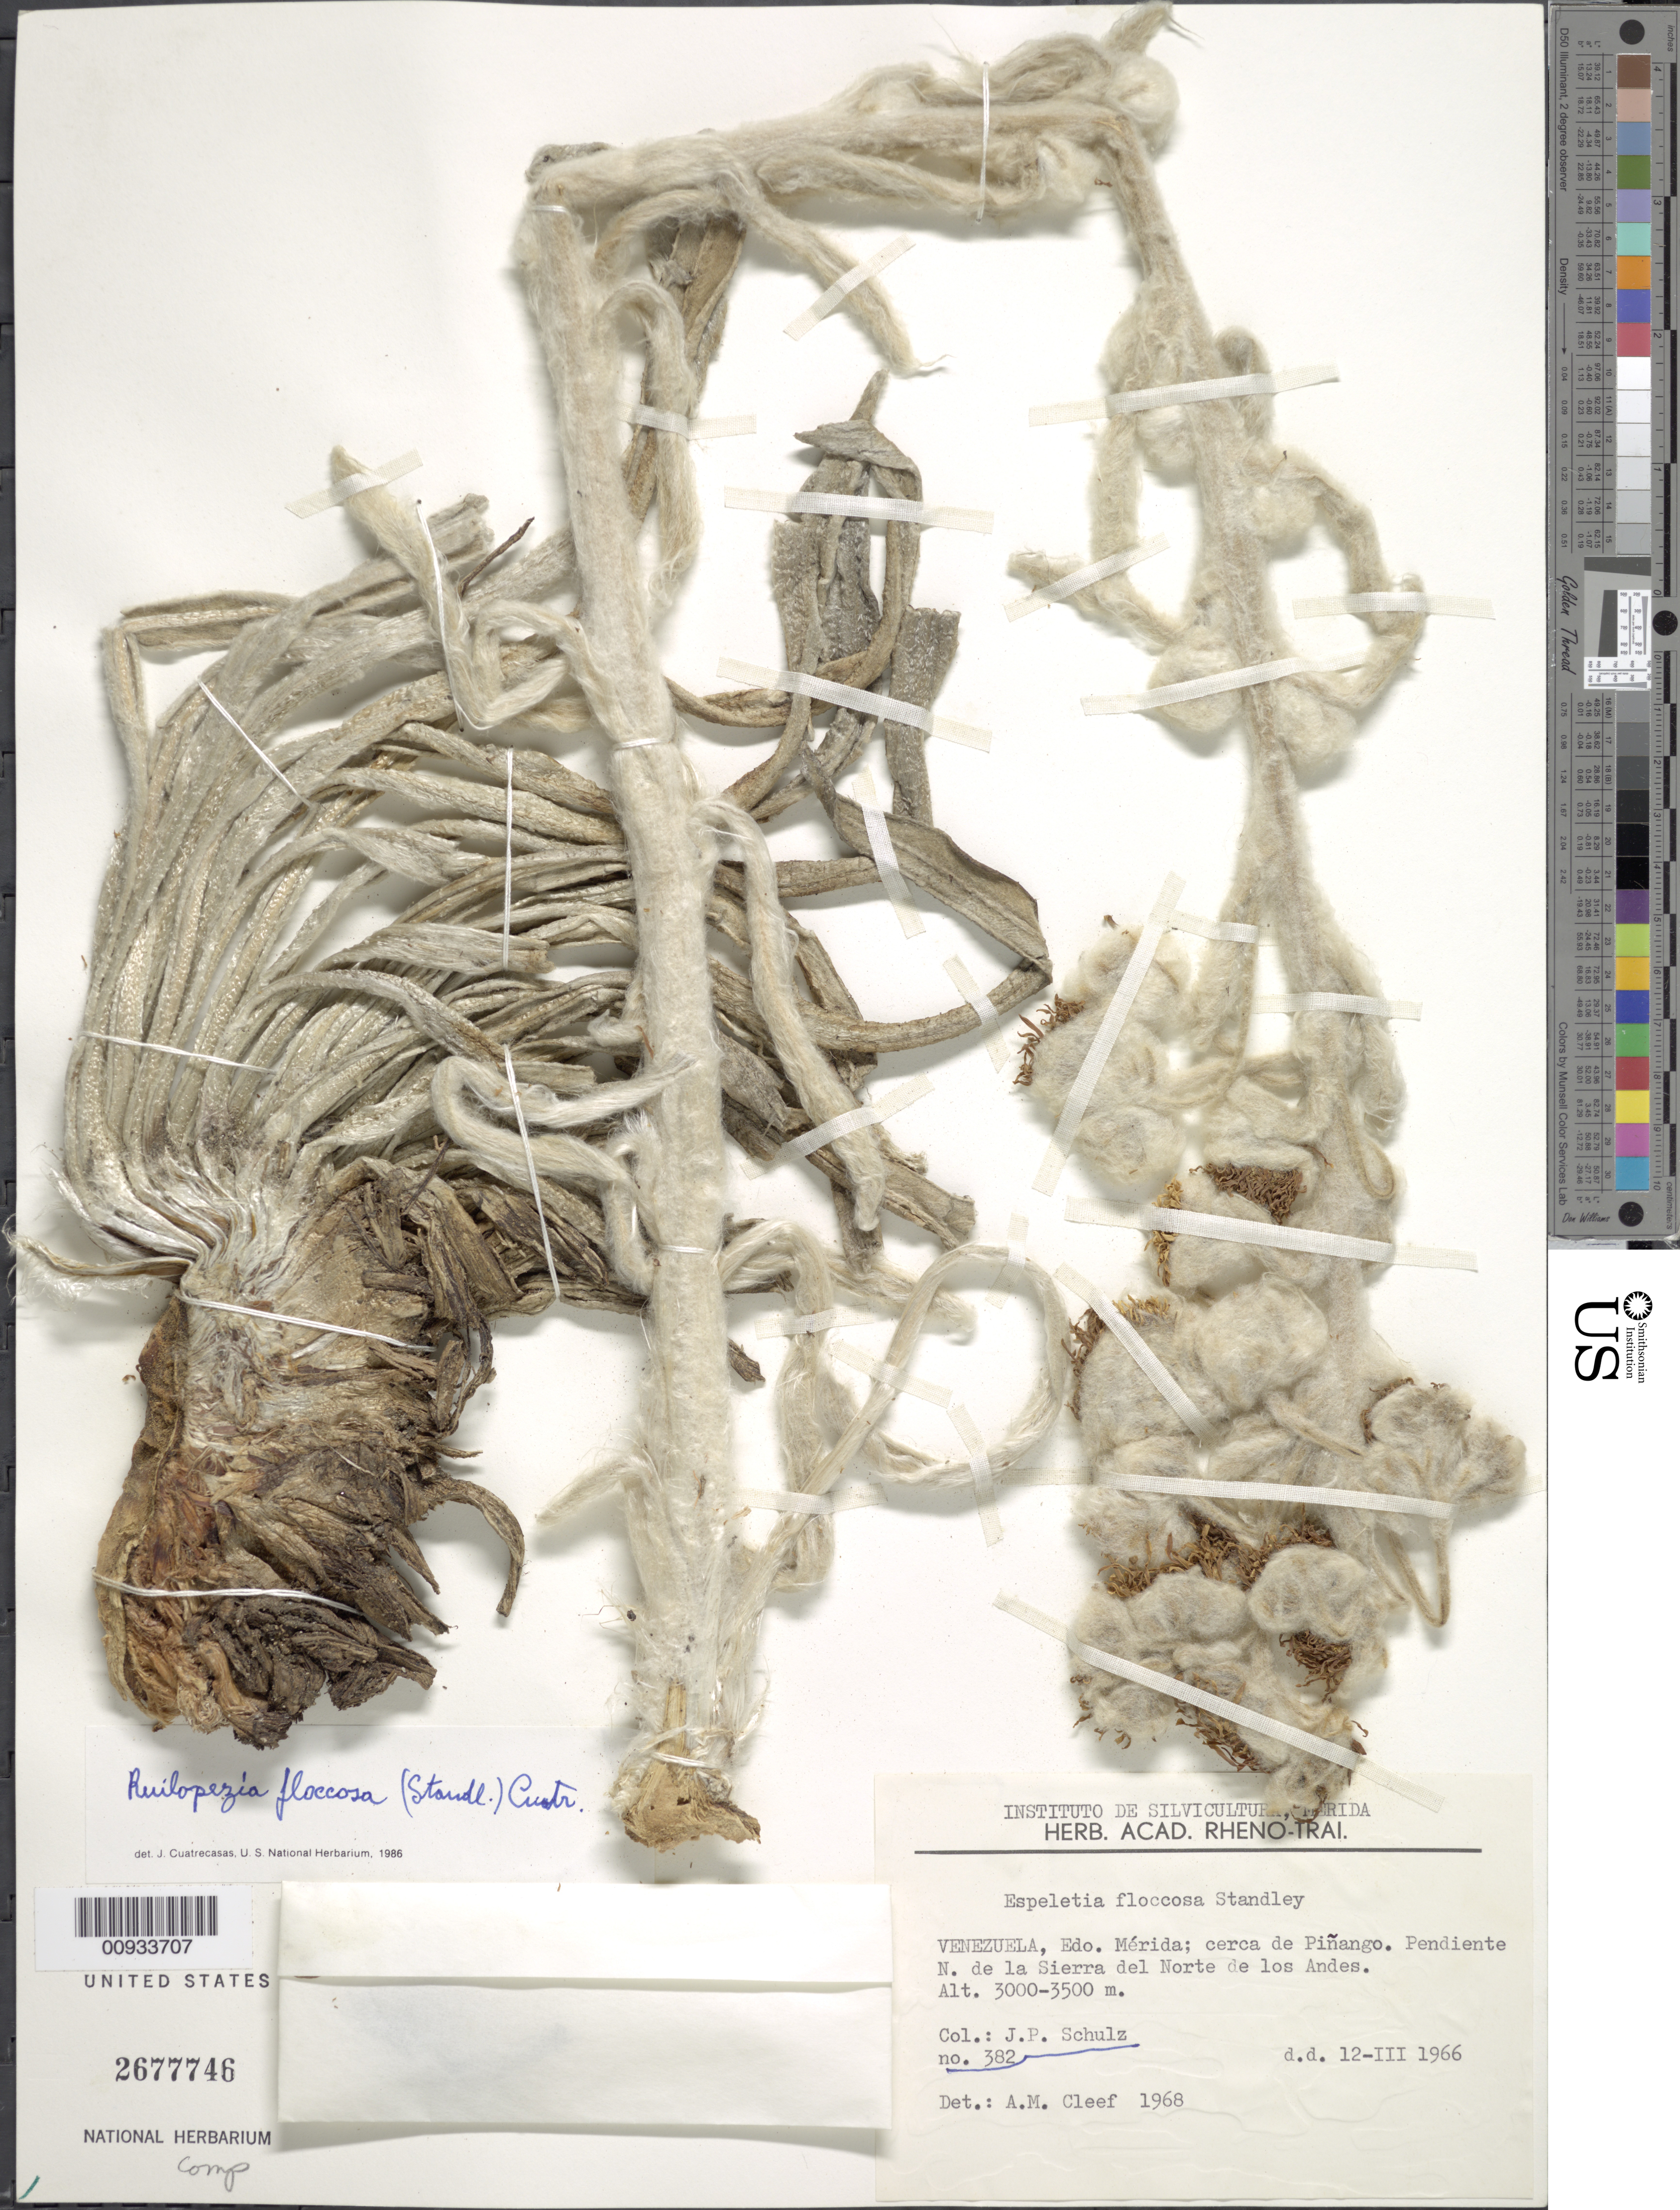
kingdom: Plantae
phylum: Tracheophyta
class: Magnoliopsida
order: Asterales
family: Asteraceae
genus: Ruilopezia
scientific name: Ruilopezia floccosa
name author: (Standl.) Cuatrec.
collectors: J. P. Schulz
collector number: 382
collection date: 1966-03-12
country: Venezuela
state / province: Mérida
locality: Cerca de Piñango. Pendiente N. de la Sierra del Norte de los Andes.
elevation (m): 3000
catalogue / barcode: US 2677746